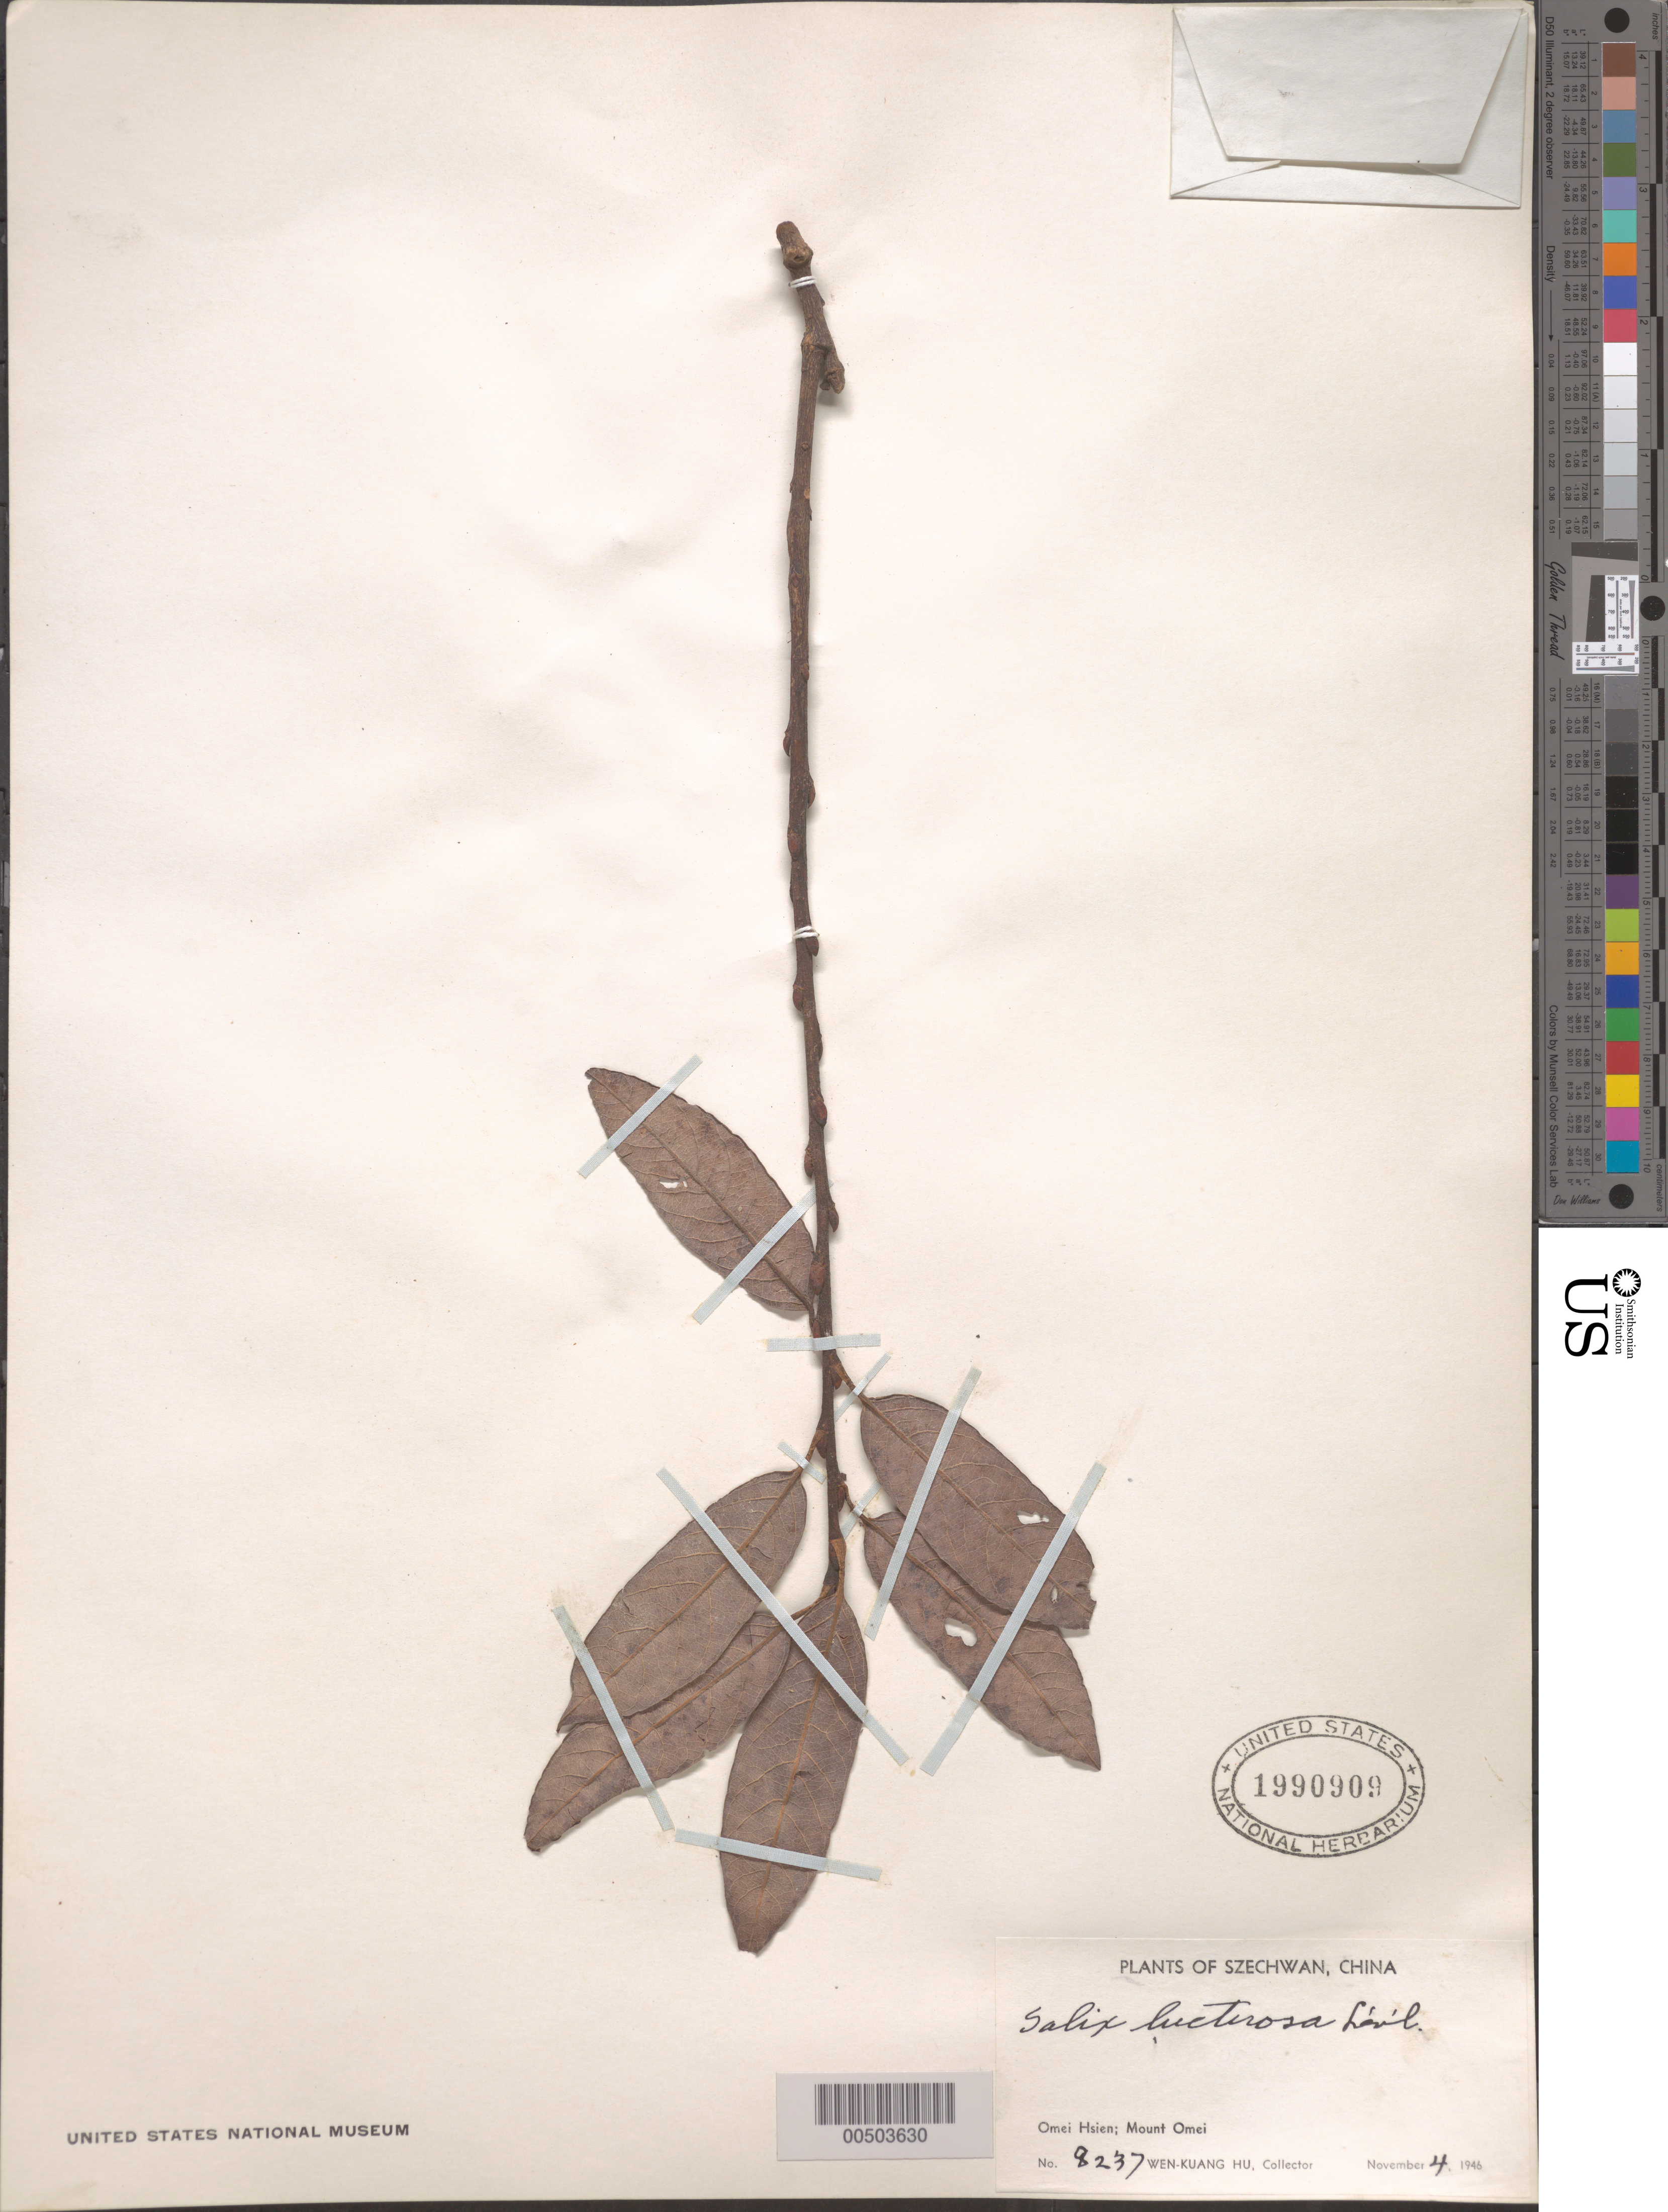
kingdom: Plantae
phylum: Tracheophyta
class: Magnoliopsida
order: Malpighiales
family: Salicaceae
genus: Salix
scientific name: Salix luctuosa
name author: H. Lév.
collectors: W. Y. Hu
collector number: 8237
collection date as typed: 04 Nov 1946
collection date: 1946-11-04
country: China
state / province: Sichuan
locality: Mount Omei, O-mei Hsien (district) or Emei Xian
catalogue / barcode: US 1990909